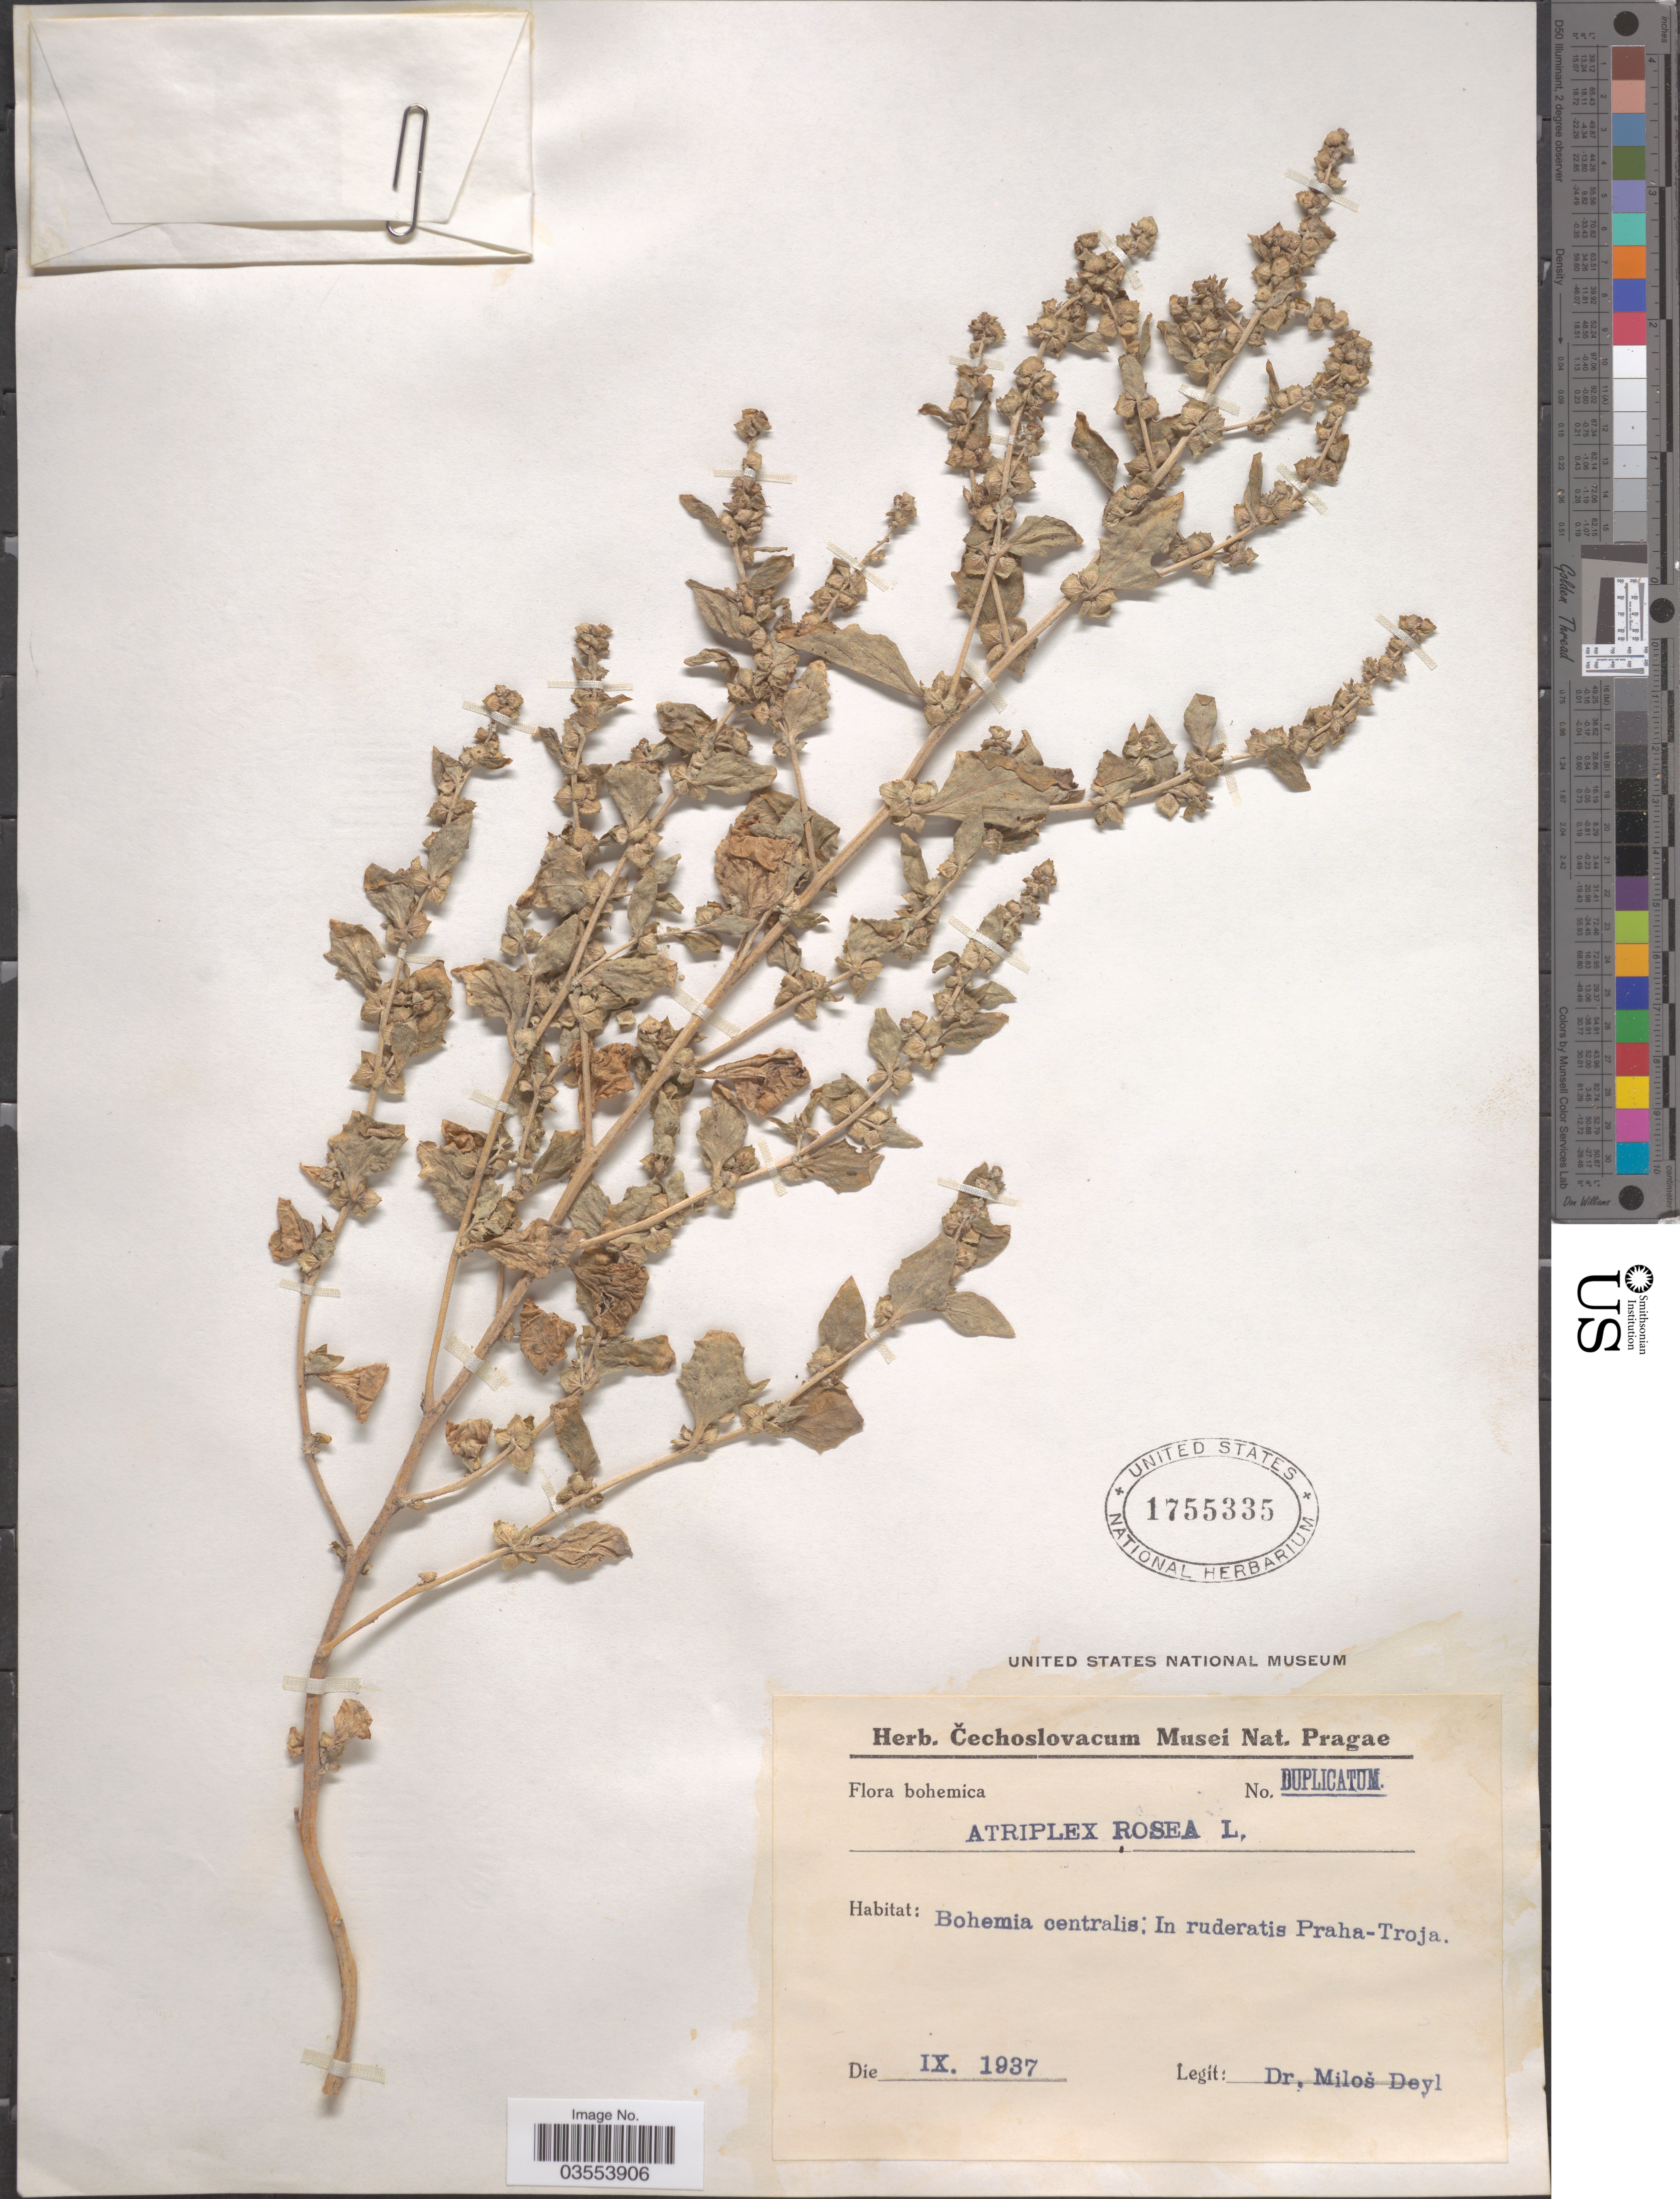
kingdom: Plantae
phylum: Tracheophyta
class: Magnoliopsida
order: Caryophyllales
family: Amaranthaceae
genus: Atriplex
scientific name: Atriplex rosea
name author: L.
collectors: M. Deyl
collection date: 1937-09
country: Czechia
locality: Bohemica. Bohemia centralis: In ruderatis Praha-Troja.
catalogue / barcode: US 1755335